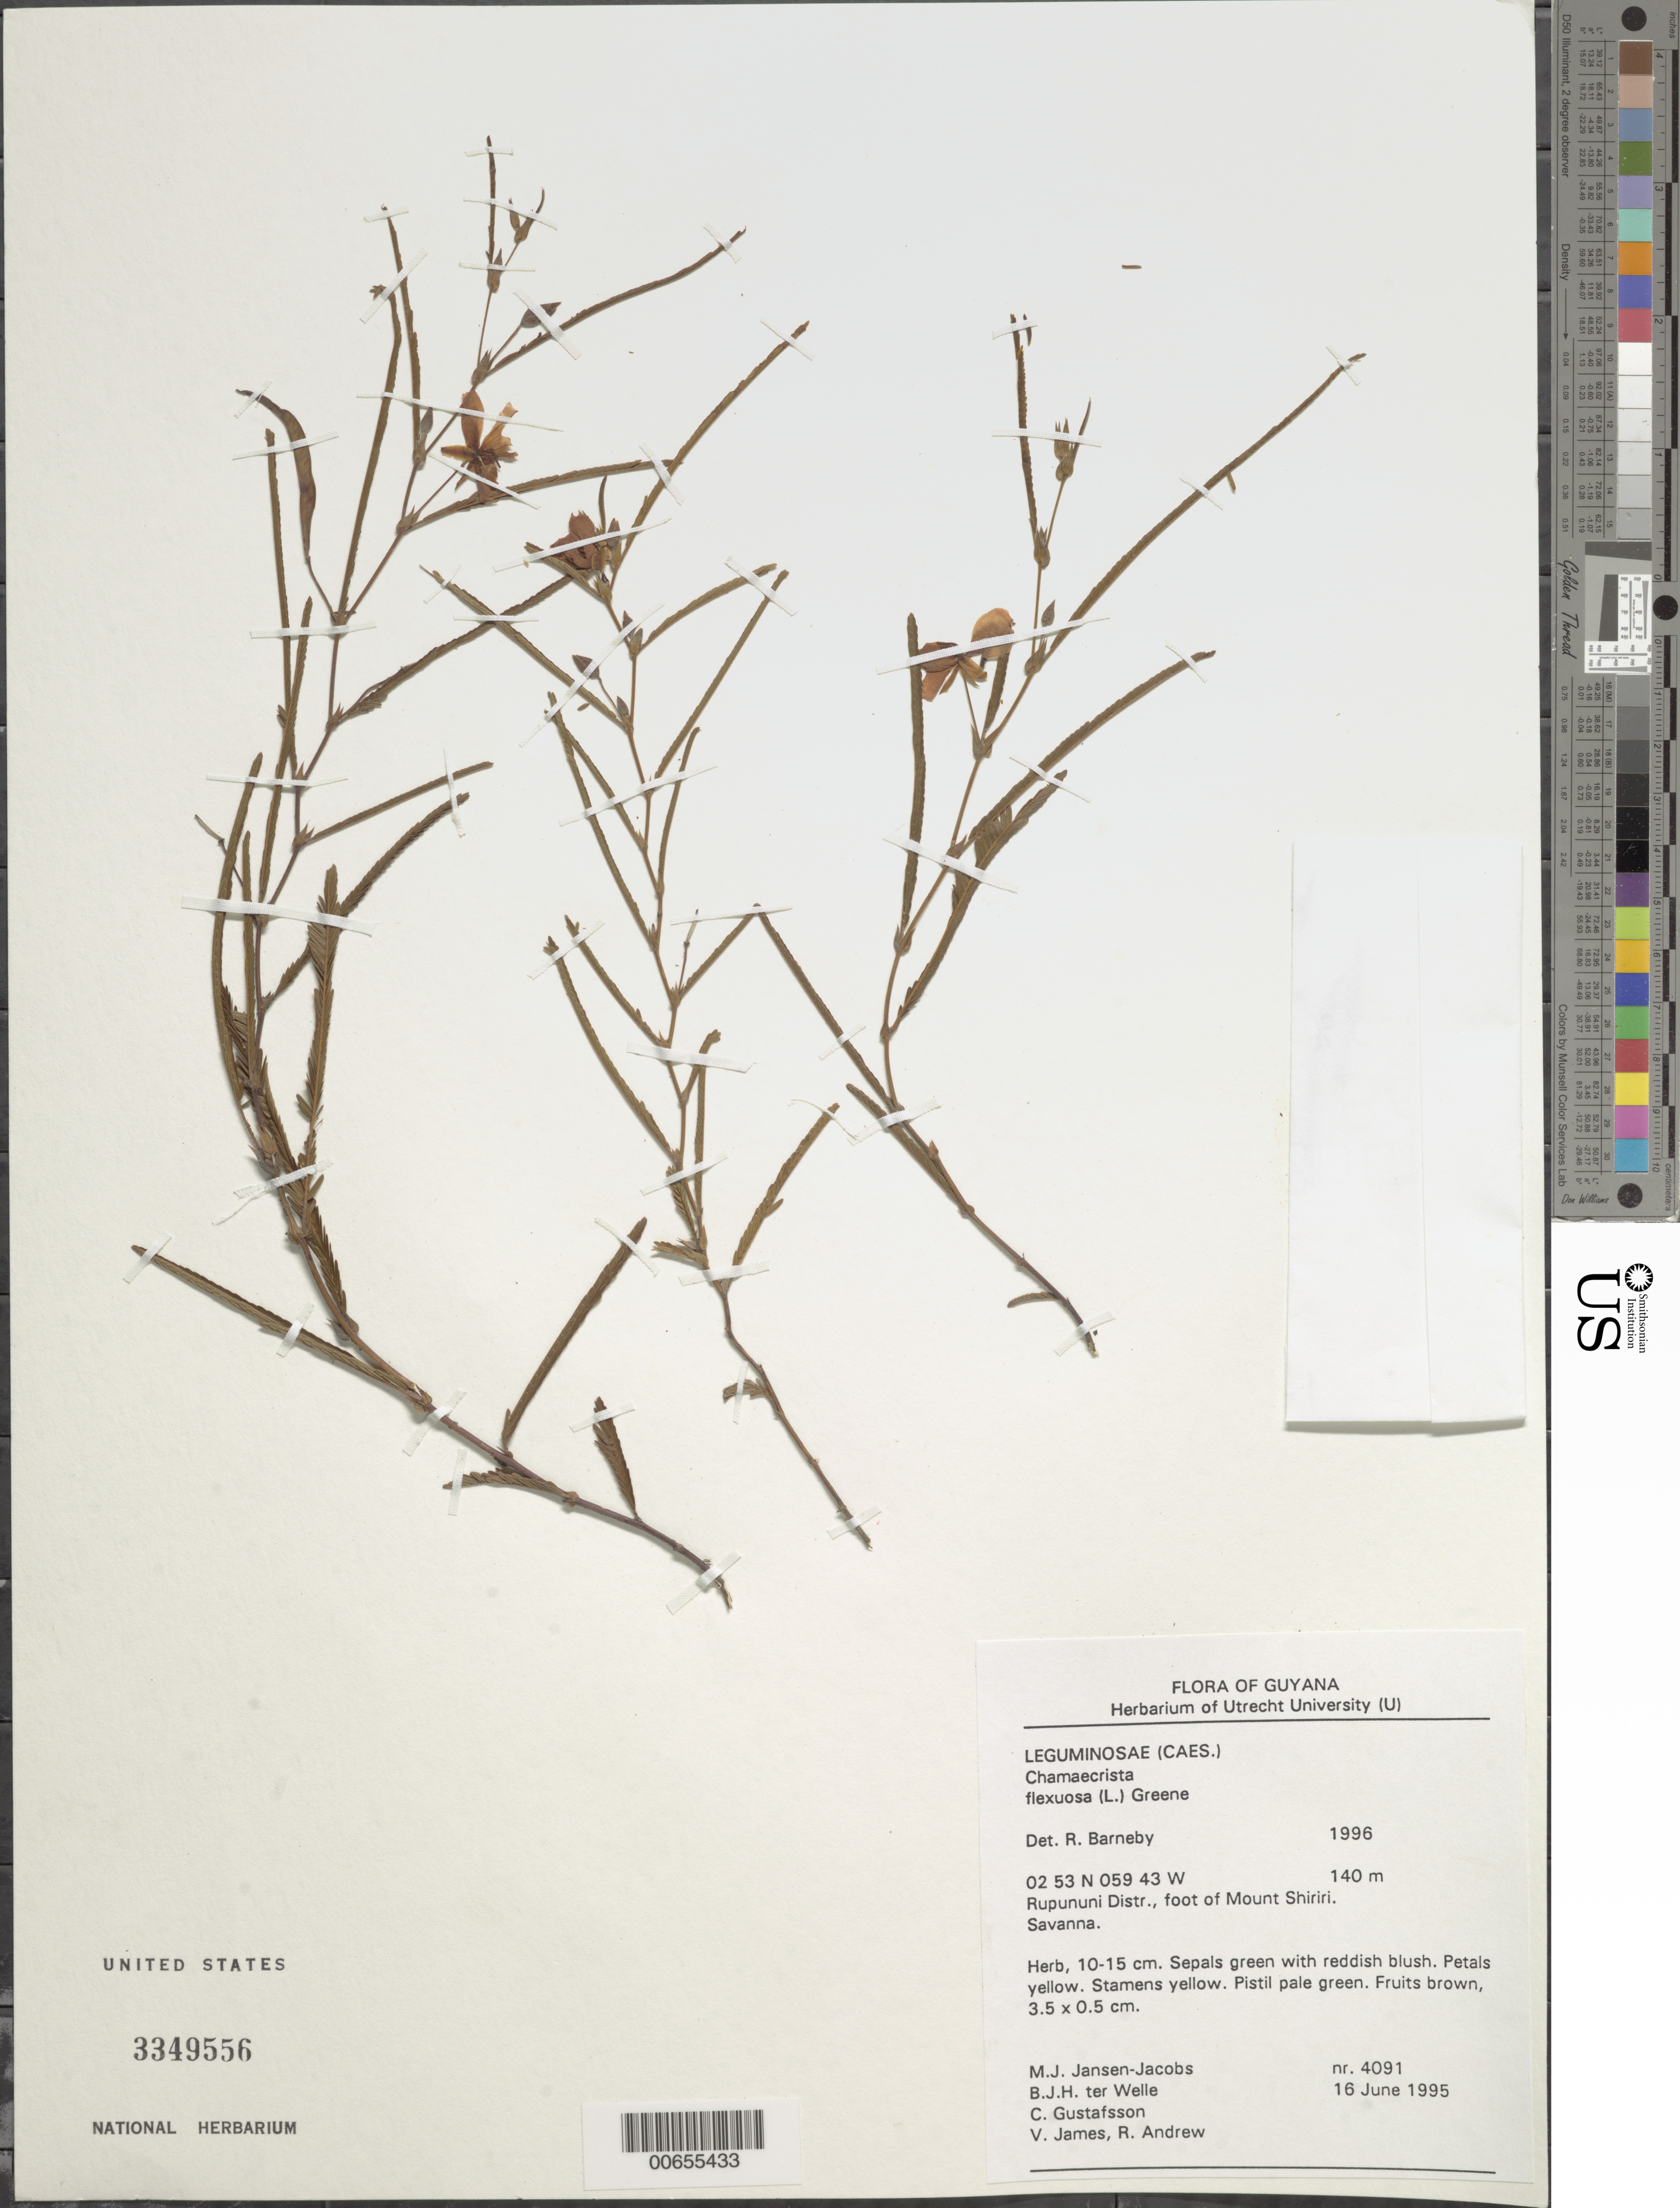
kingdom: Plantae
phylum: Tracheophyta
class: Magnoliopsida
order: Fabales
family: Fabaceae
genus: Chamaecrista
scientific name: Chamaecrista flexuosa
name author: (L.) Greene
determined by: Barneby, Rupert C., (NY)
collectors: M. J. Jansen-Jacobs, B. Welle, C. G. Gustafsson, V. James & R. Andrew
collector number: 4091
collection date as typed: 16-Jun-95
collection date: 1995-06-16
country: Guyana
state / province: U. Takutu-U. Essequibo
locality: Mount Shiriri, at foot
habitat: Savanna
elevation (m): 140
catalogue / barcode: US 3349556